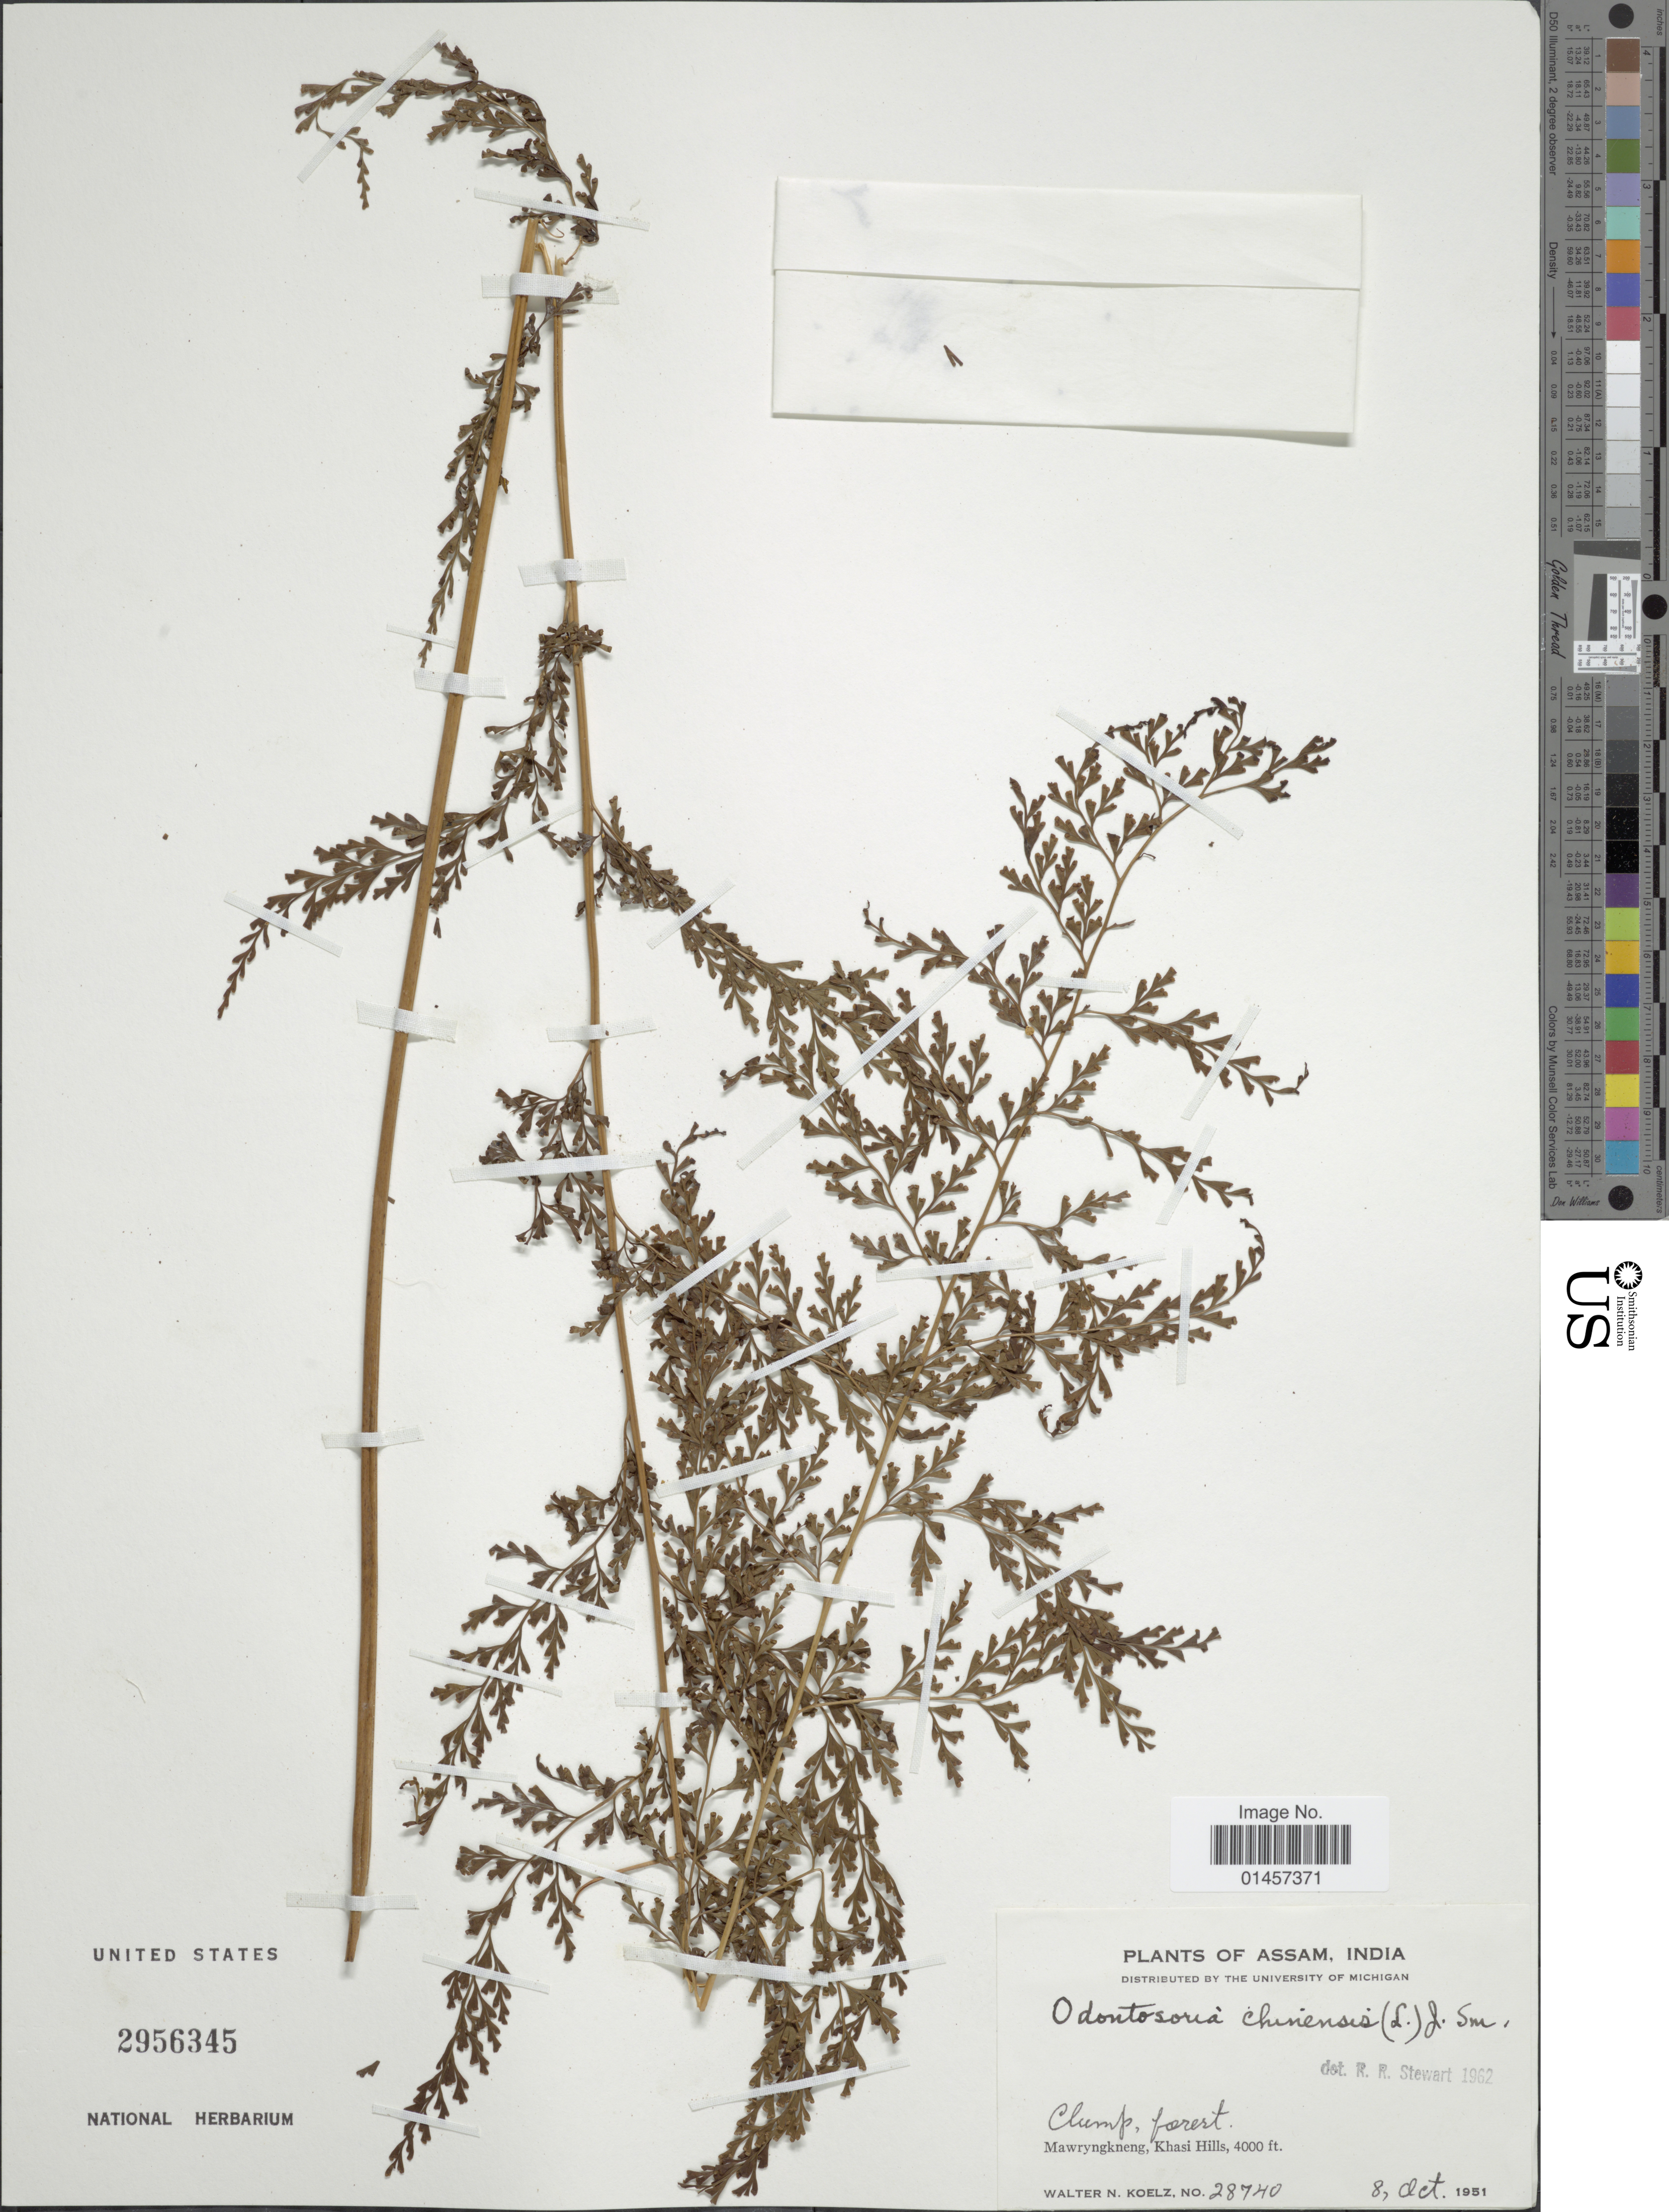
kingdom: Plantae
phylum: Tracheophyta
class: Polypodiopsida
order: Polypodiales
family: Lindsaeaceae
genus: Sphenomeris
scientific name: Sphenomeris chinensis var. chinensis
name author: (L.) Maxon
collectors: W. N. Koelz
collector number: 28740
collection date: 1951-10-08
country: India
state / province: Meghalaya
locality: Assam, India, Mawryngkneng, Khasi Hills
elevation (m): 1219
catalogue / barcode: US 2956345